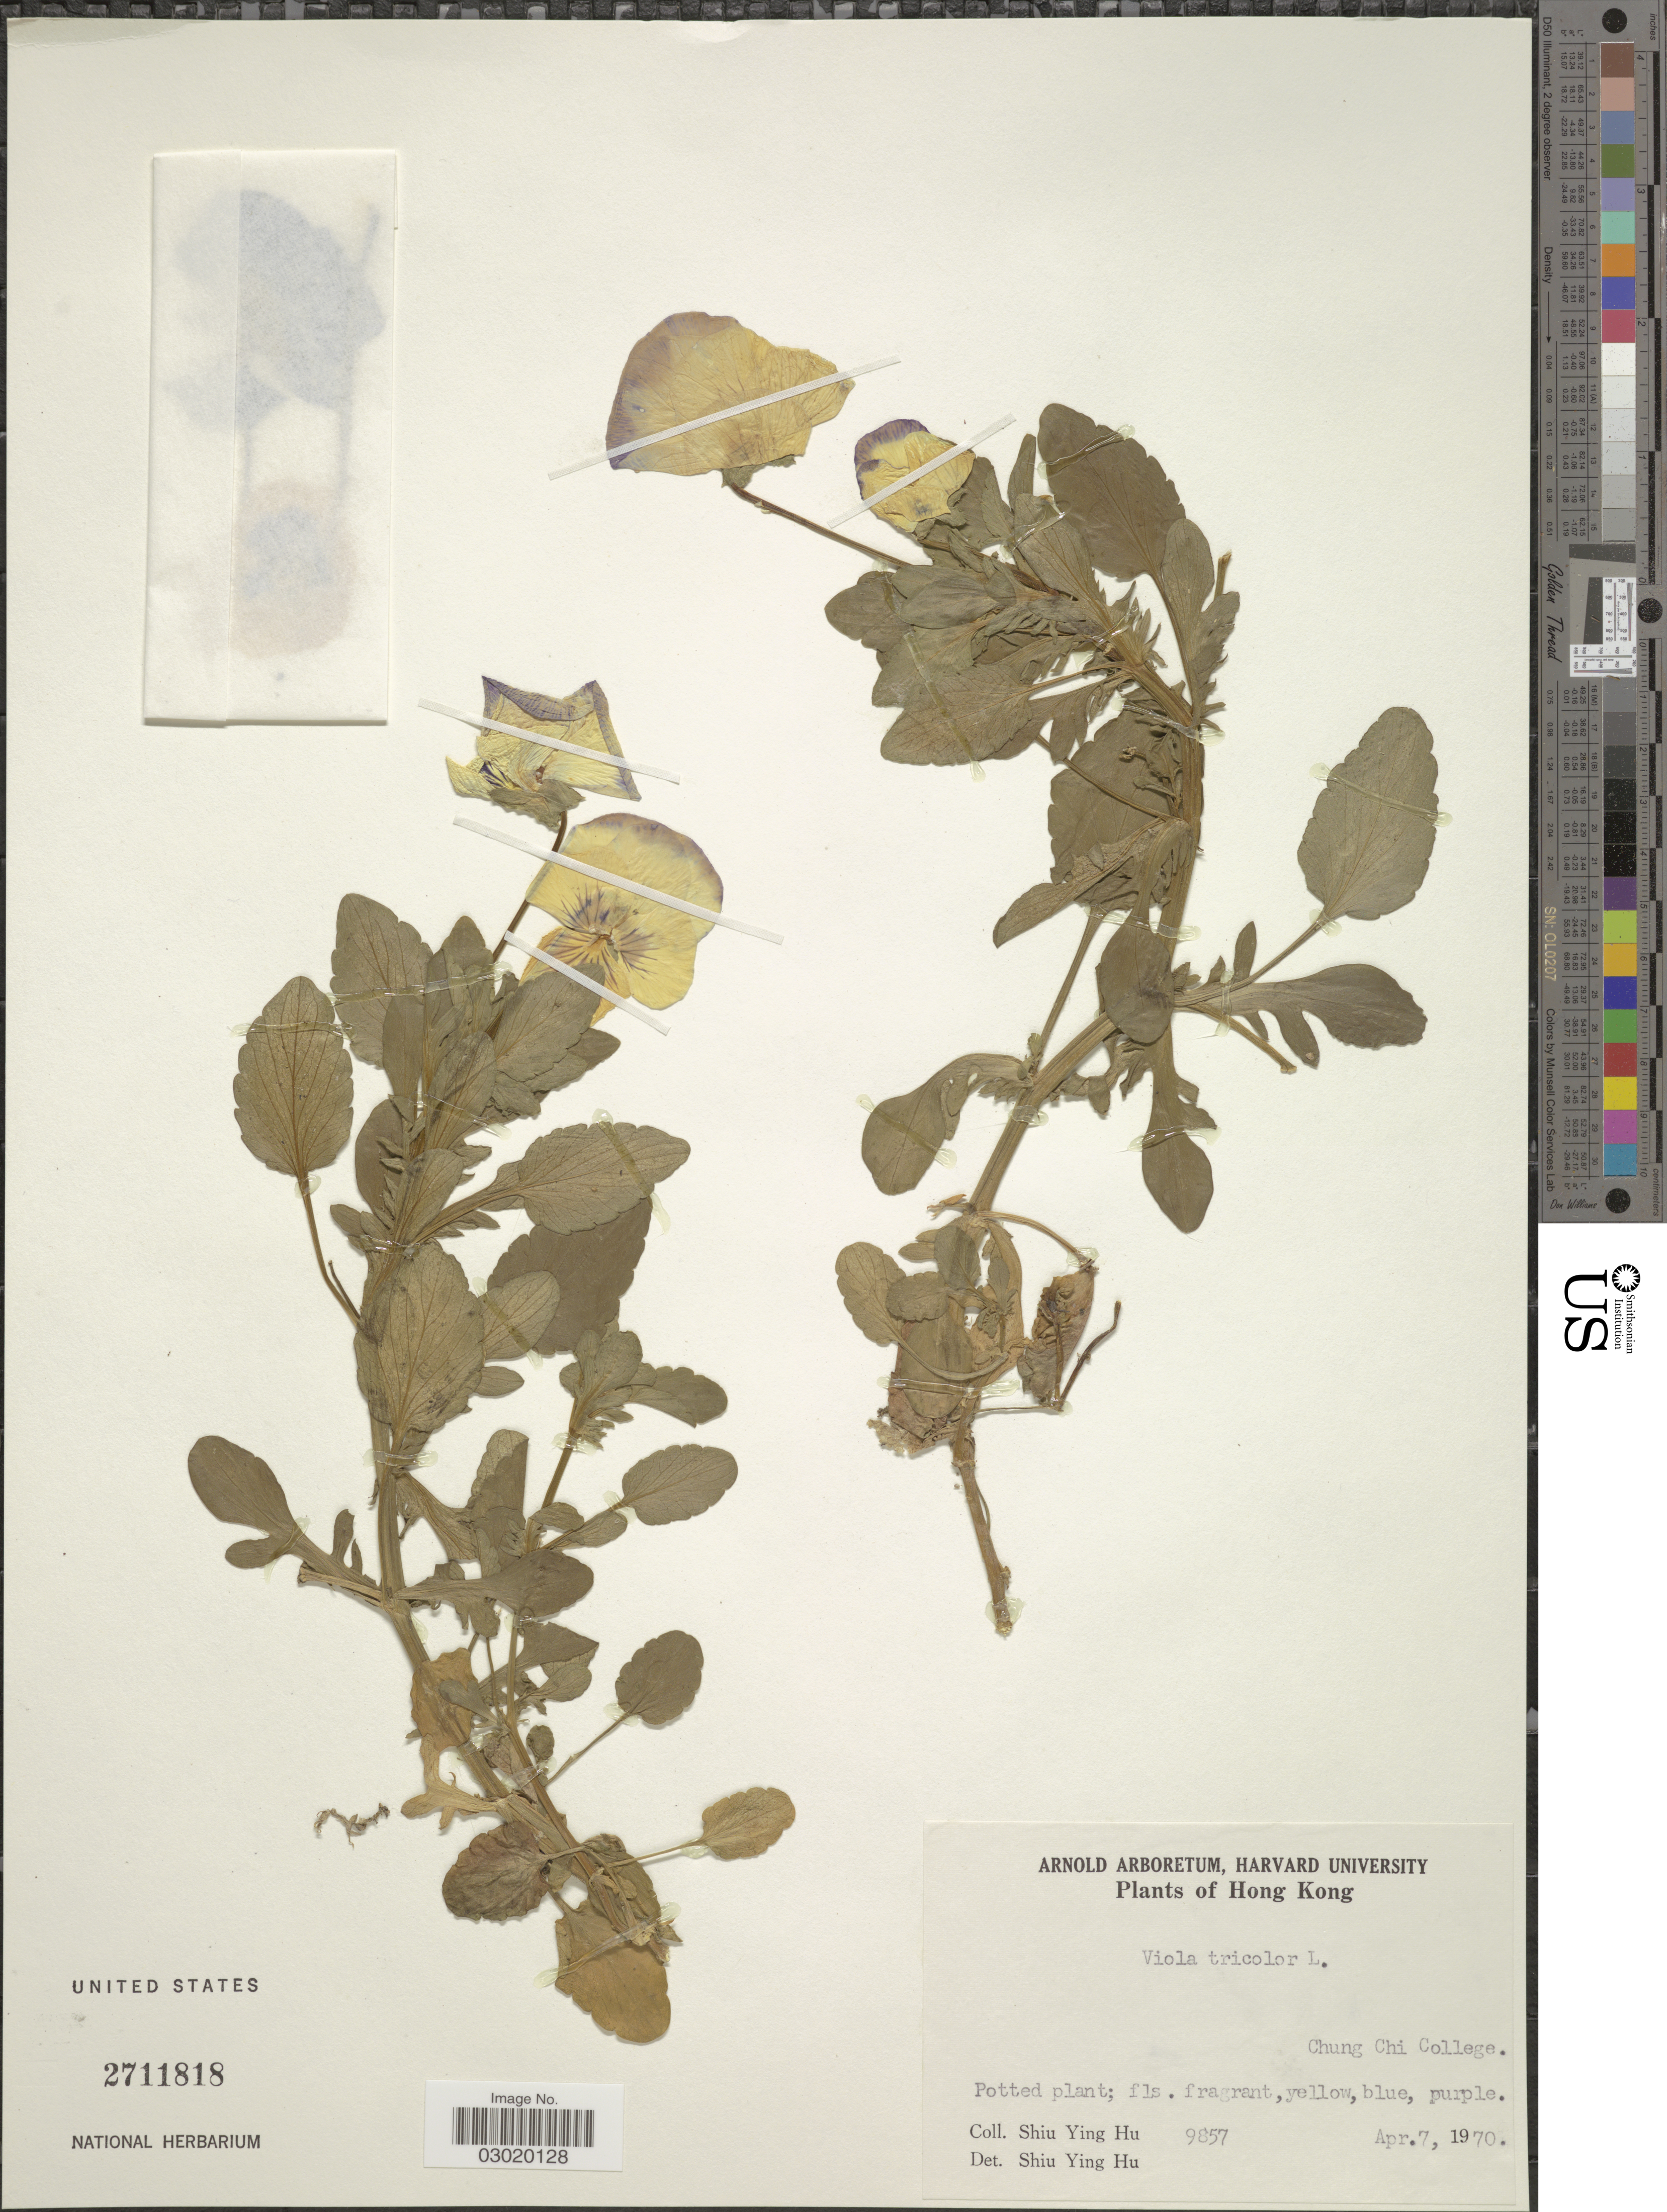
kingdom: Plantae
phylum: Tracheophyta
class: Magnoliopsida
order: Malpighiales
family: Violaceae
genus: Viola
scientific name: Viola tricolor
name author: L.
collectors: S. Y. Hu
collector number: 9857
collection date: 1970-04-07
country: China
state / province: Hong Kong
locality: Chung Chi College.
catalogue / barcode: US 2711818